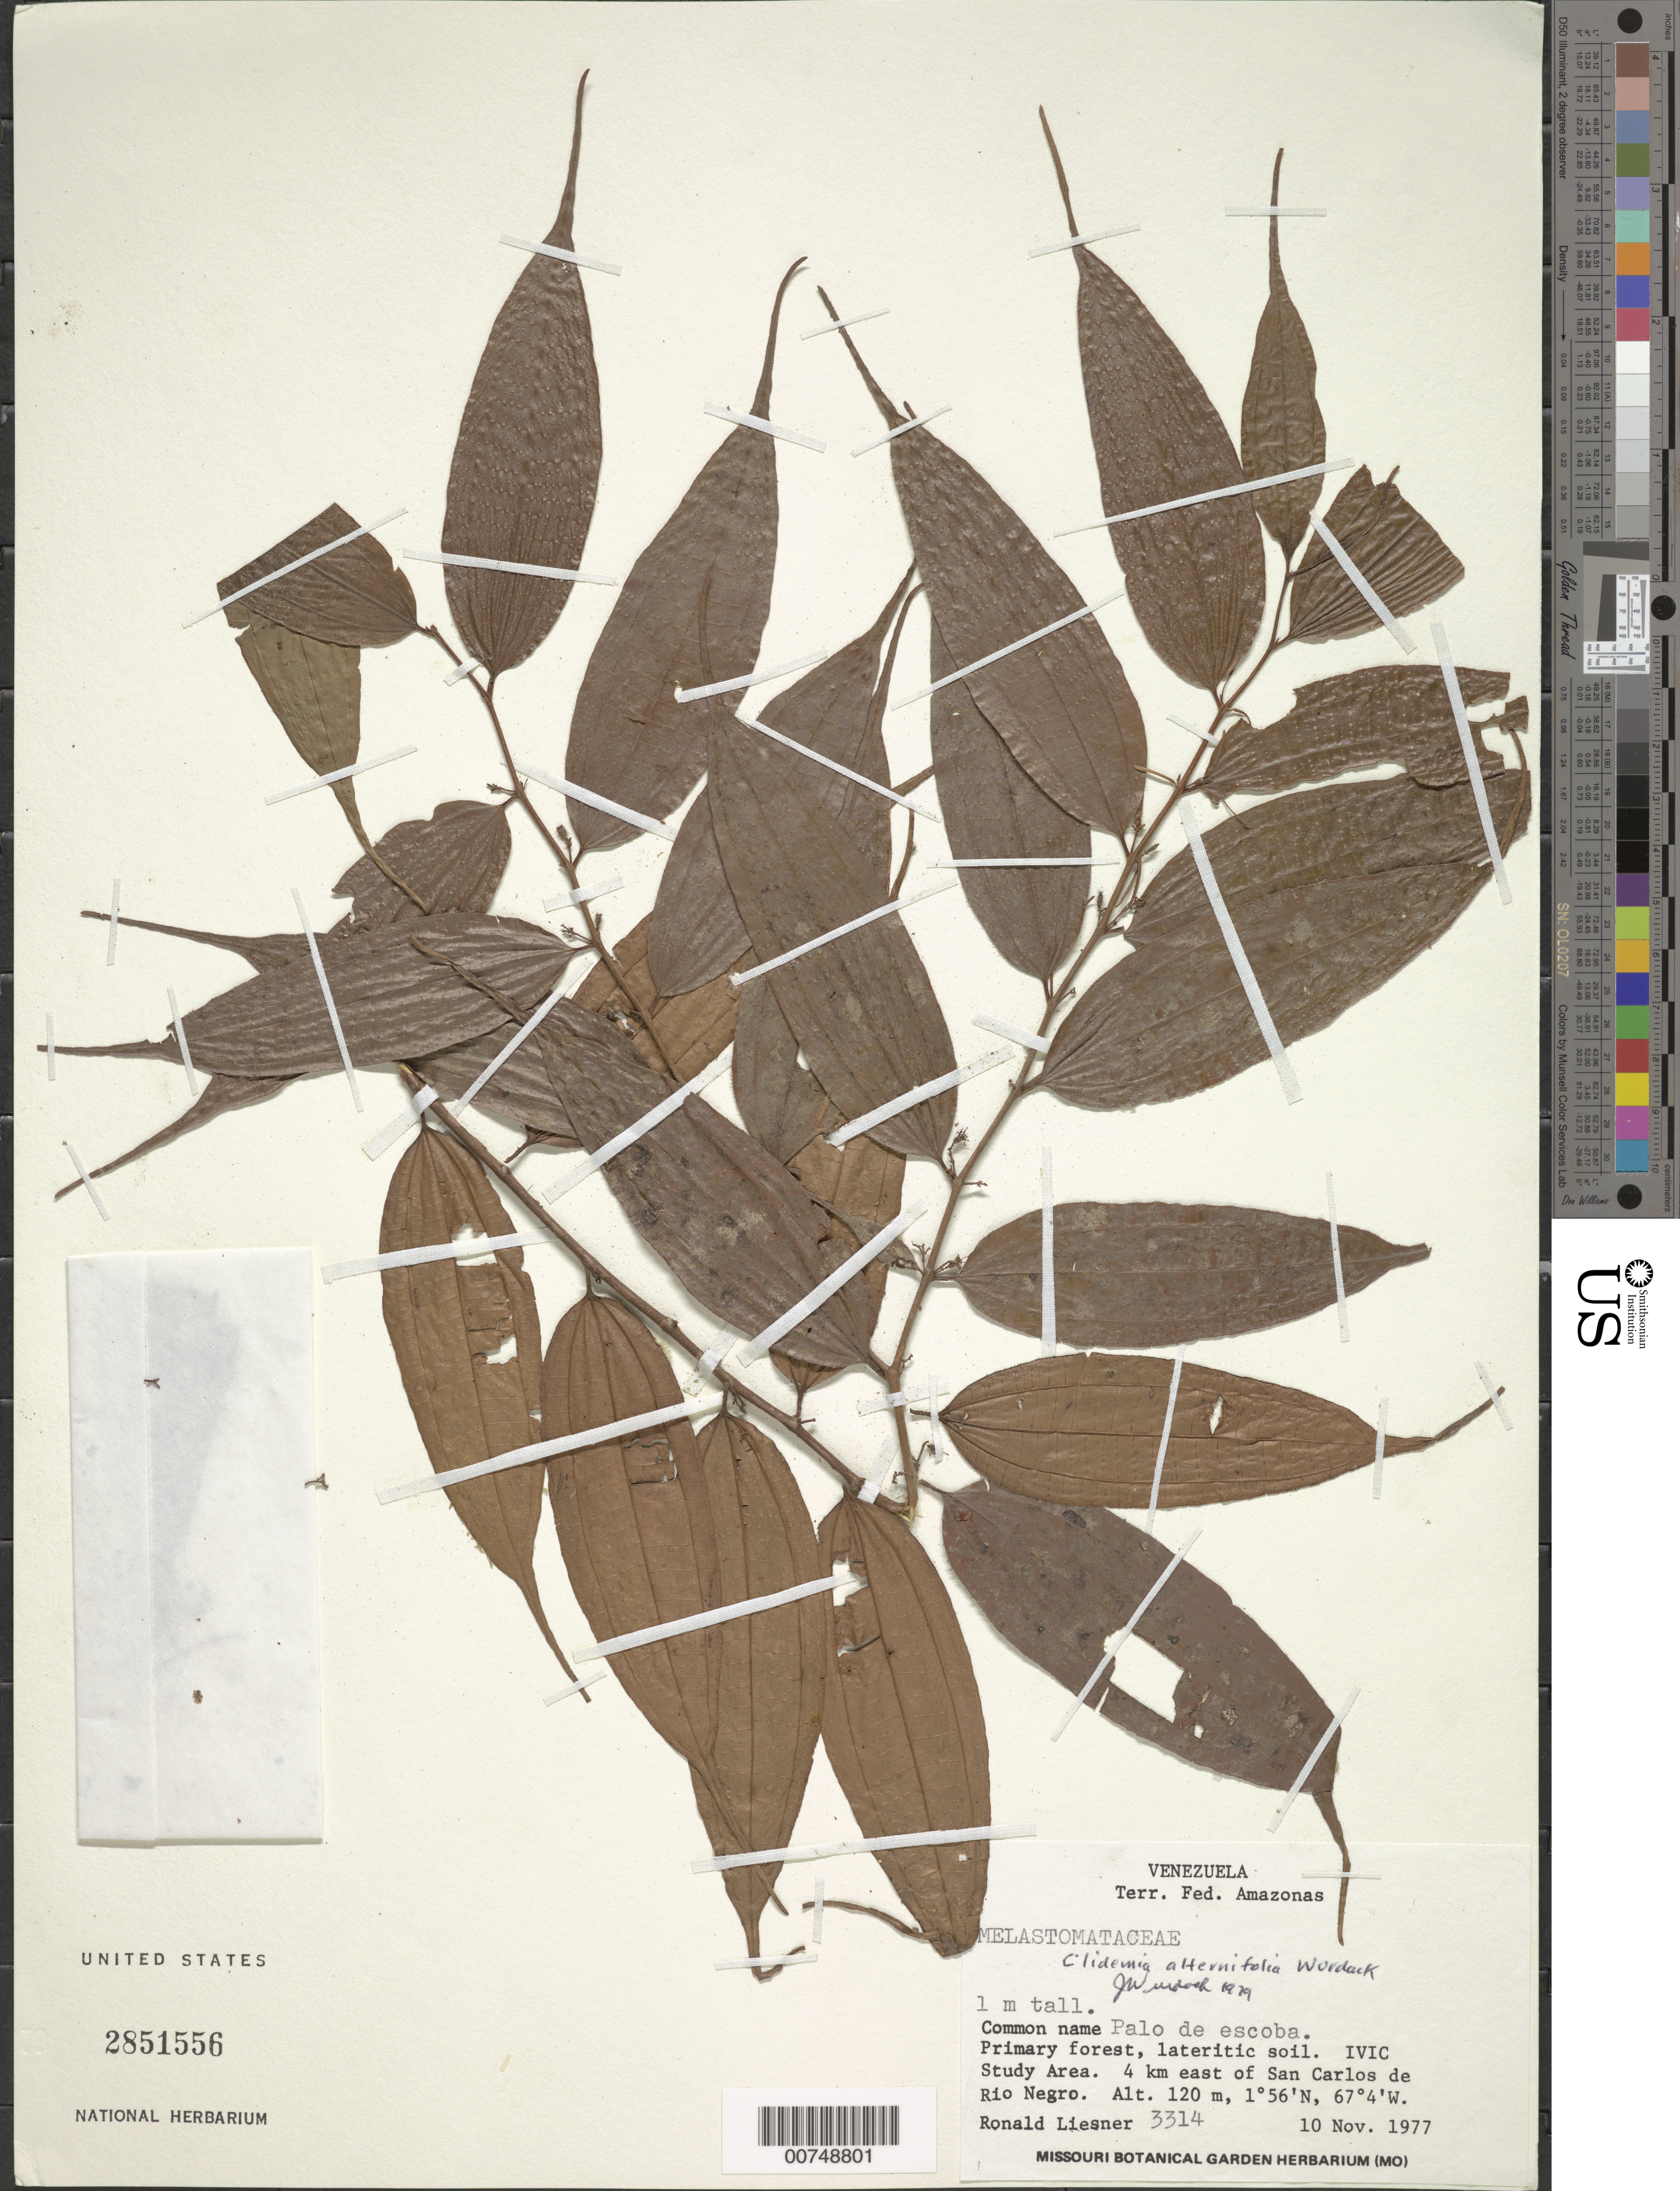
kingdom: Plantae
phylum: Tracheophyta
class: Magnoliopsida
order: Myrtales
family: Melastomataceae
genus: Clidemia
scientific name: Clidemia alternifolia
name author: Wurdack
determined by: Wurdack, John J., (US), US (UNITED STATES)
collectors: R. L. Liesner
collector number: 3314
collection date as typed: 10-Nov-77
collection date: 1977-11-10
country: Venezuela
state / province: Amazonas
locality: San Carlos de Río Negro, 4 km E of; IVIC Study Area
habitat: Primary forest, lateritic soil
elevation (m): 120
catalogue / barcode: US 2851556